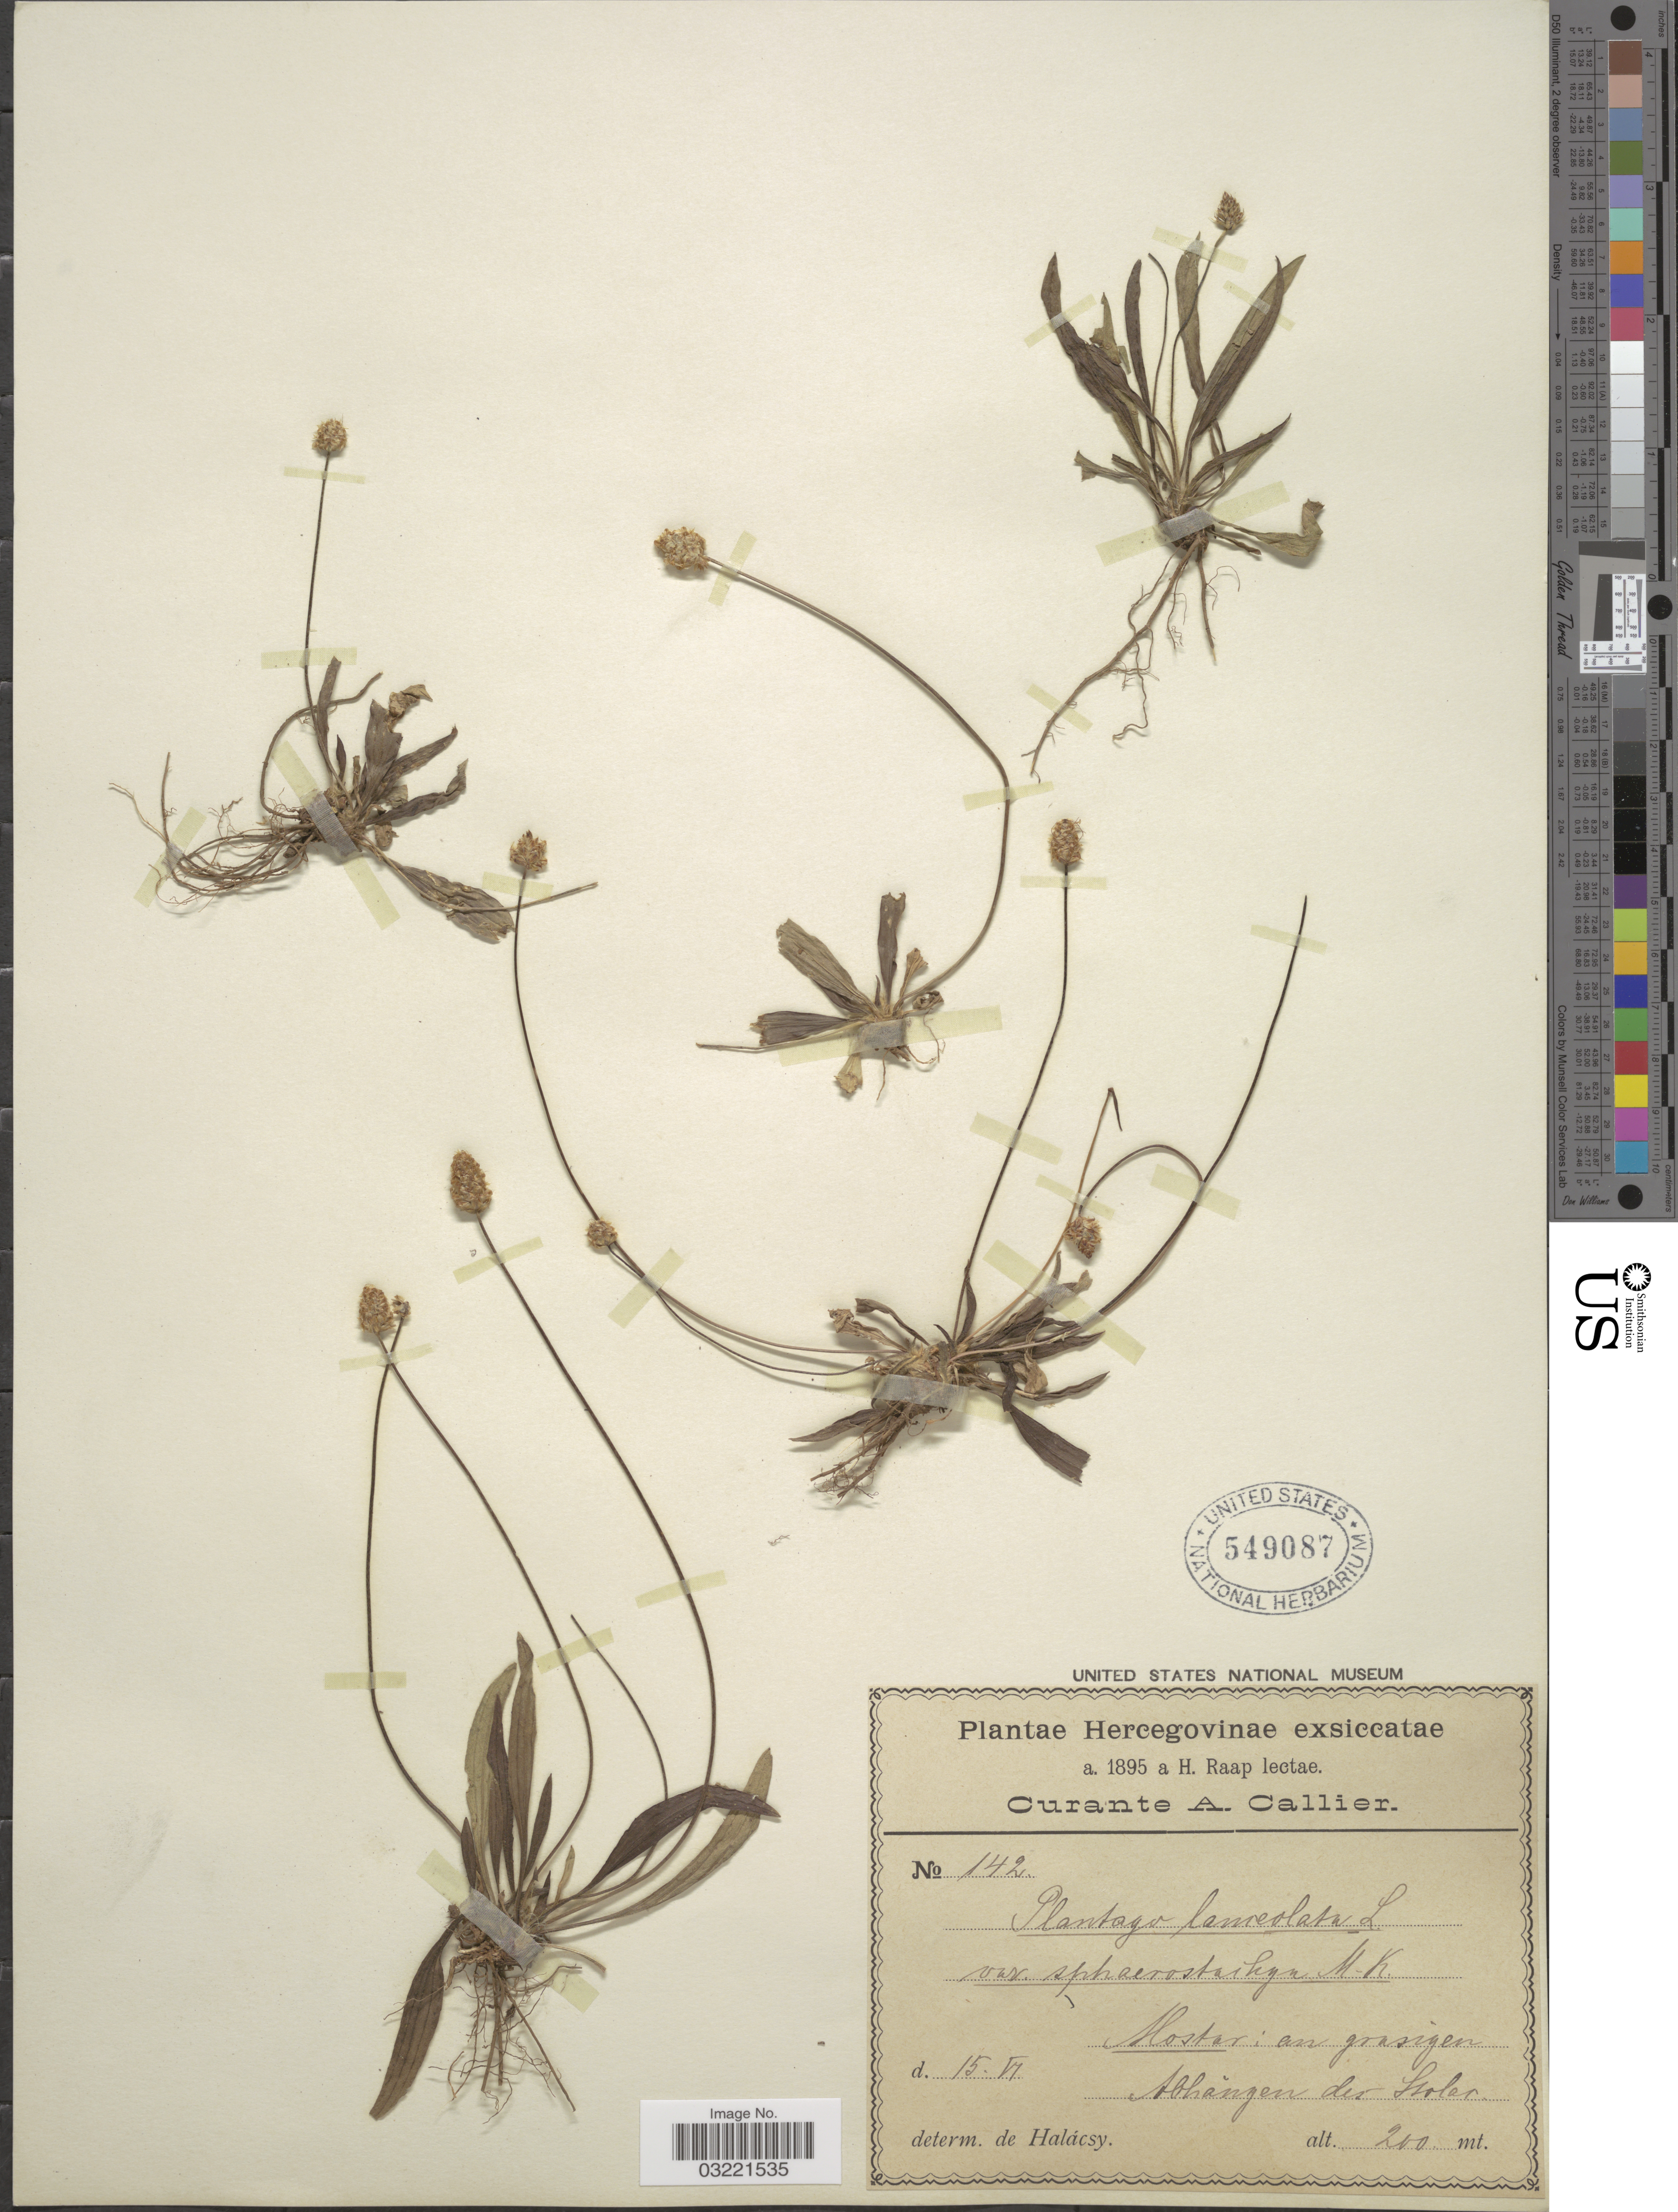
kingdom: Plantae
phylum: Tracheophyta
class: Magnoliopsida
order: Lamiales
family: Plantaginaceae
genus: Plantago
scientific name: Plantago lanceolata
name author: L.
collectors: H. Raap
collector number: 142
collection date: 1895-06-15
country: Bosnia and Herzegovina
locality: Hercegovinae. Mostar: an grasigen abhängen der Stolac.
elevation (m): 200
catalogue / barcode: US 549087